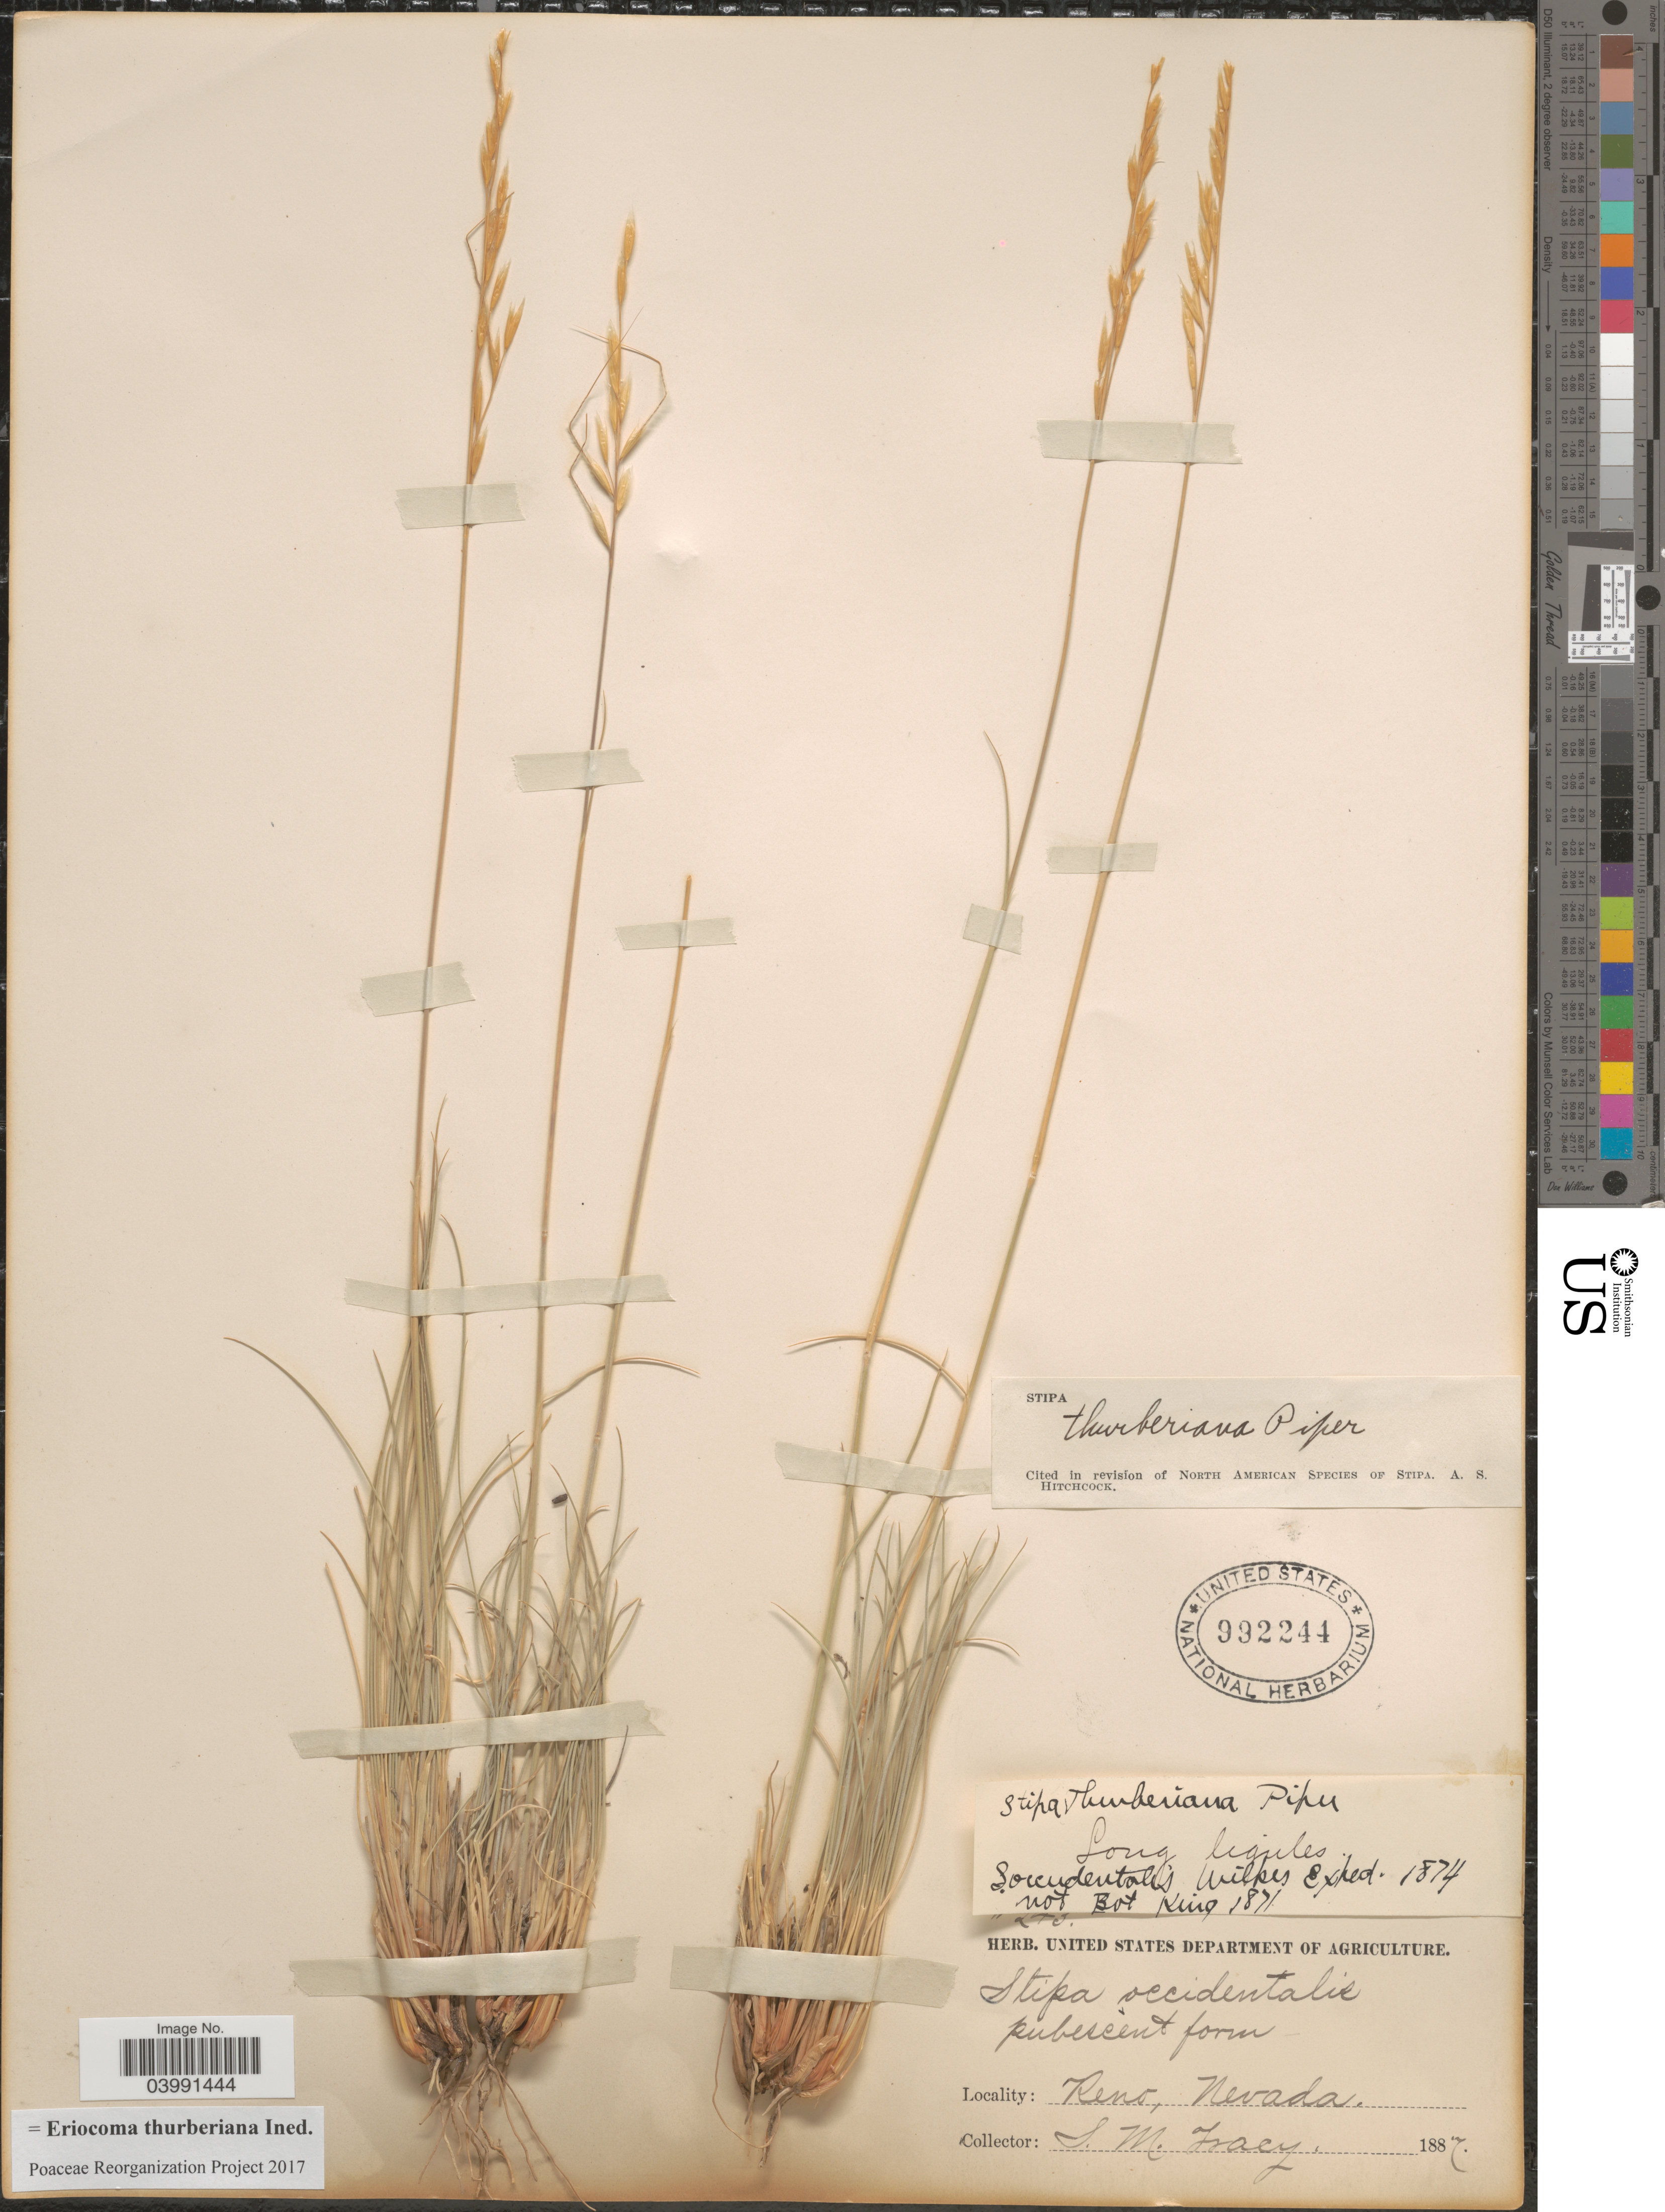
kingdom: Plantae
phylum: Tracheophyta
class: Liliopsida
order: Poales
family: Poaceae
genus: Eriocoma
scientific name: Eriocoma thurberiana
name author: (Piper) Romasch.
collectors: S. M. Tracy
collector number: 243*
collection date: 1887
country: United States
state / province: Nevada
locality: Reno.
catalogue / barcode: US 992244